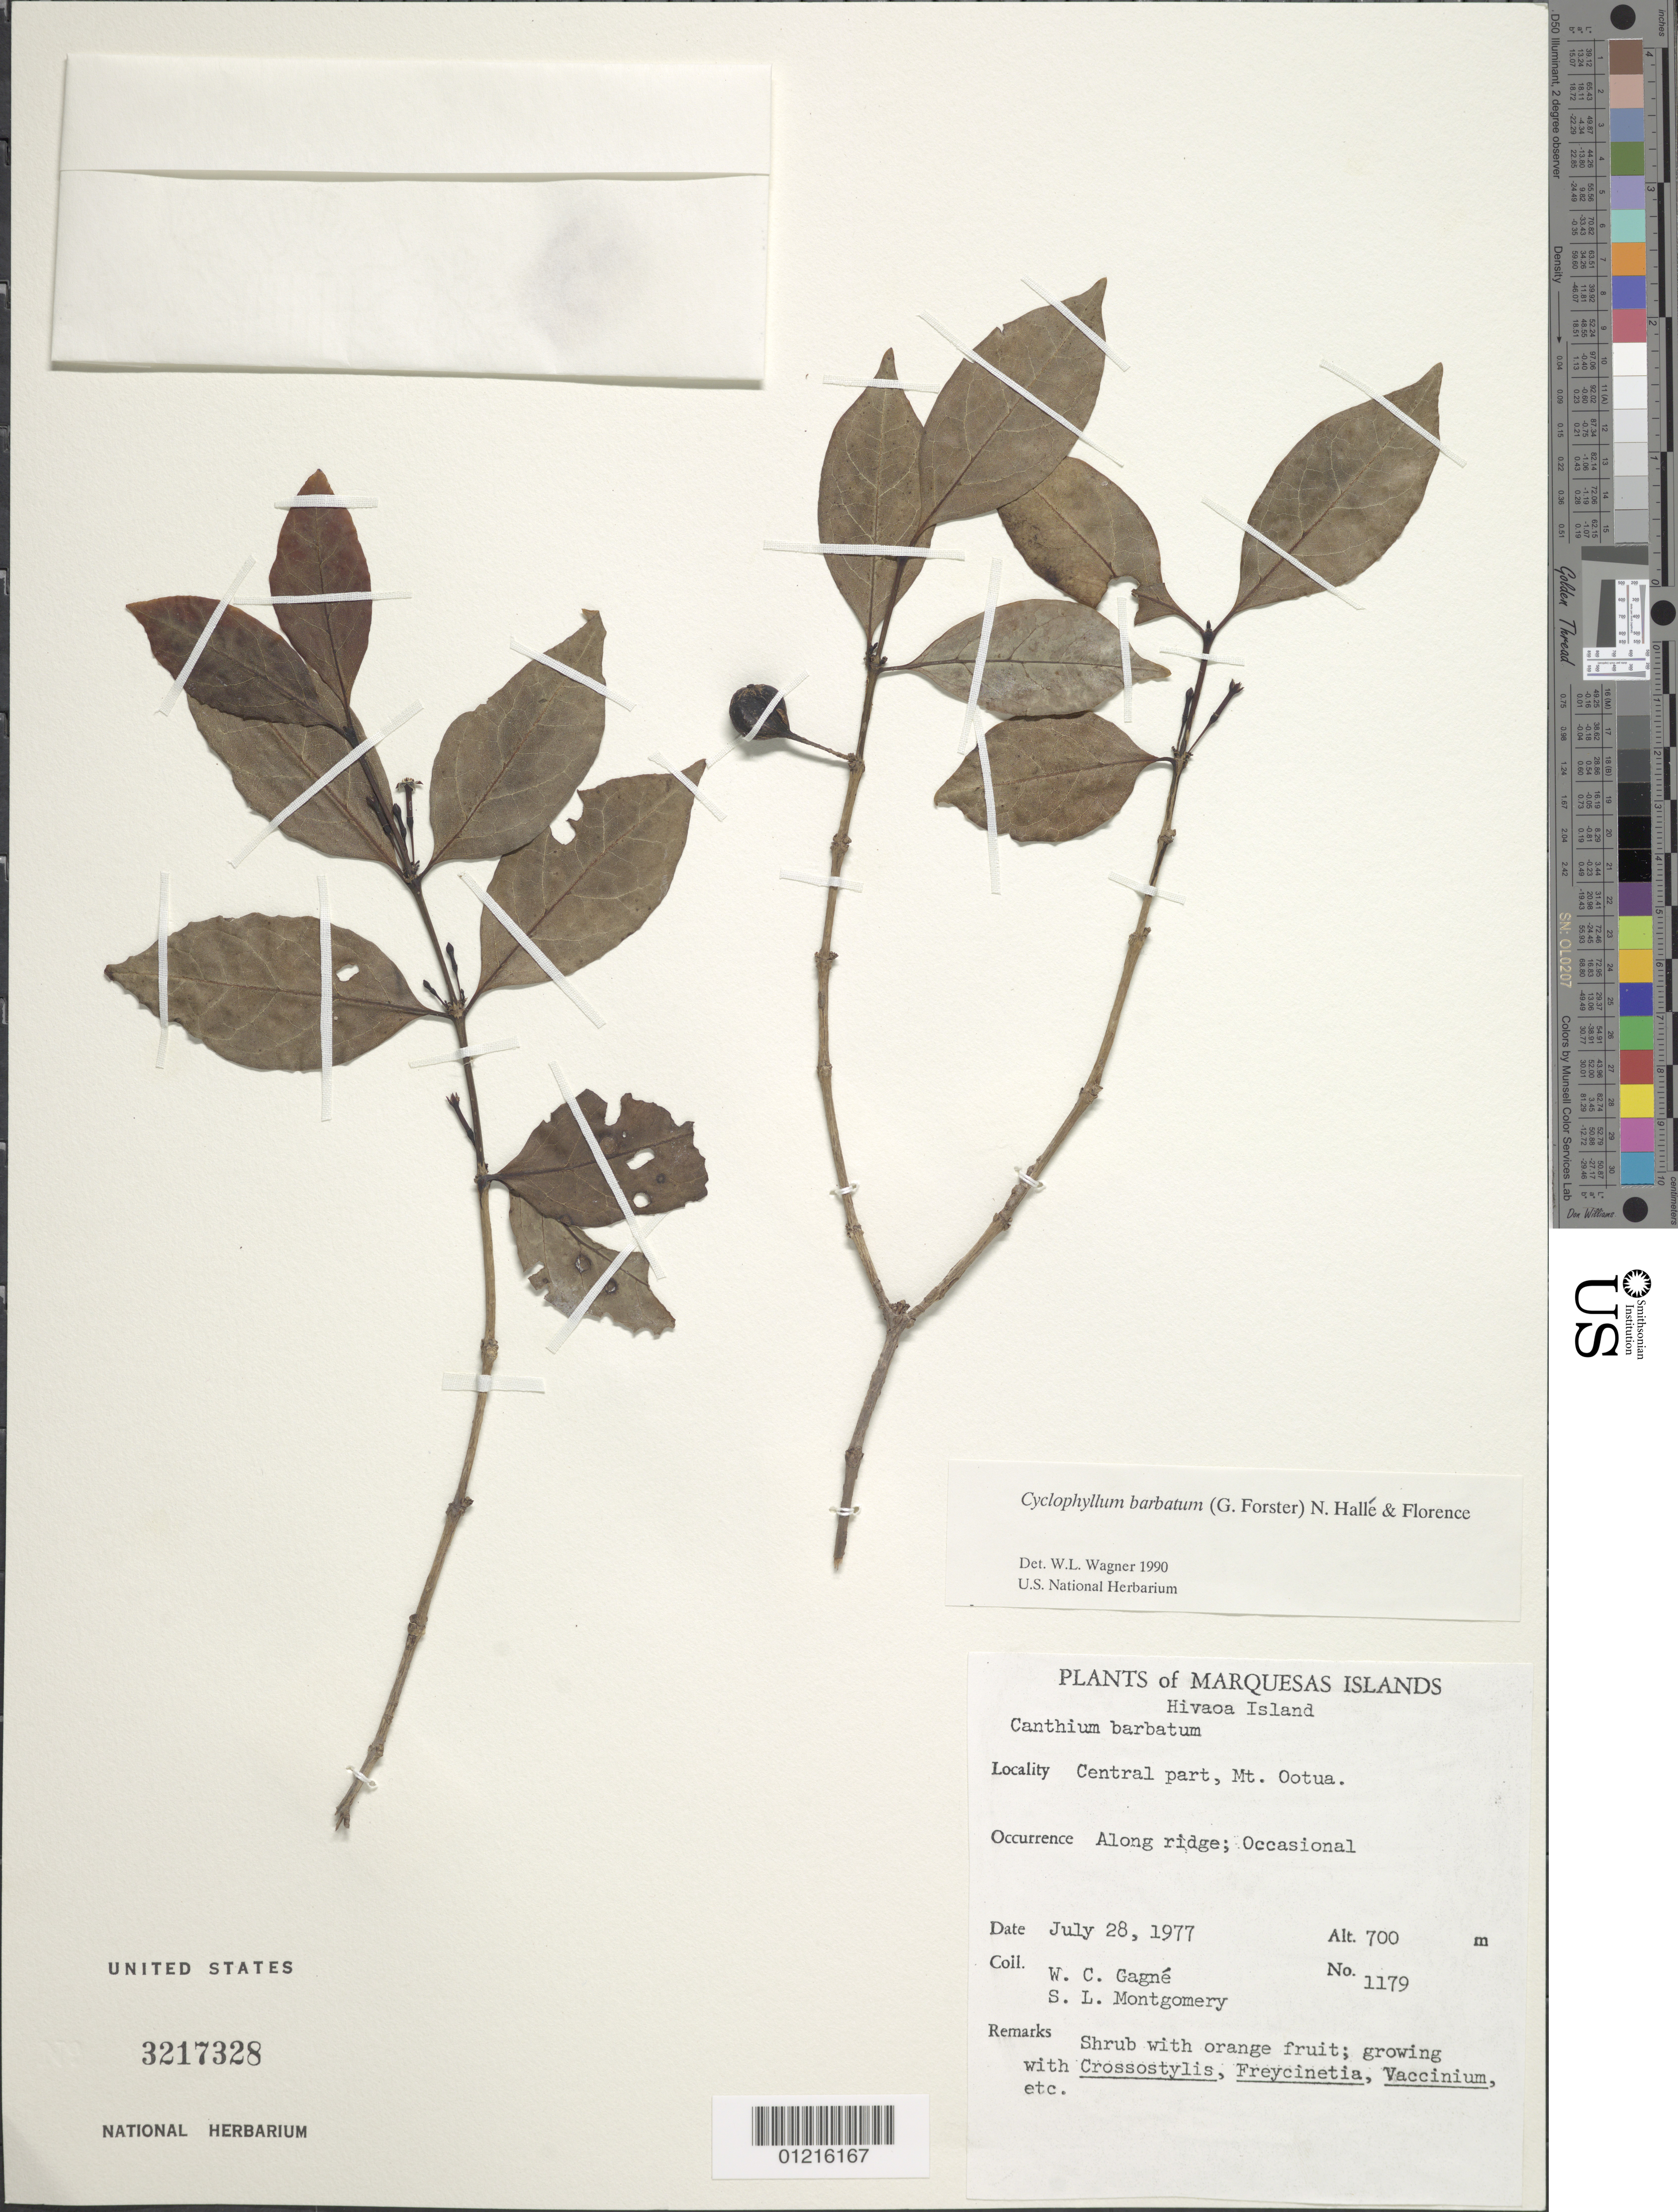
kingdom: Plantae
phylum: Tracheophyta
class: Magnoliopsida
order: Gentianales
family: Rubiaceae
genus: Cyclophyllum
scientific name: Cyclophyllum barbatum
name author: (G. Forst.) N. Hallé & J. Florence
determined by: Wagner, W. L., (BOT), Smithsonian Institution - National Museum of Natural History (UNITED STATES)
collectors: W. Gagné & S. Montgomery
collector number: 1179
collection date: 1977-07-28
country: French Polynesia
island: Hiva Oa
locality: Mt. Ootua, central part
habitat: Occasional along ridge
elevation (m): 700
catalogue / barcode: US 3217328